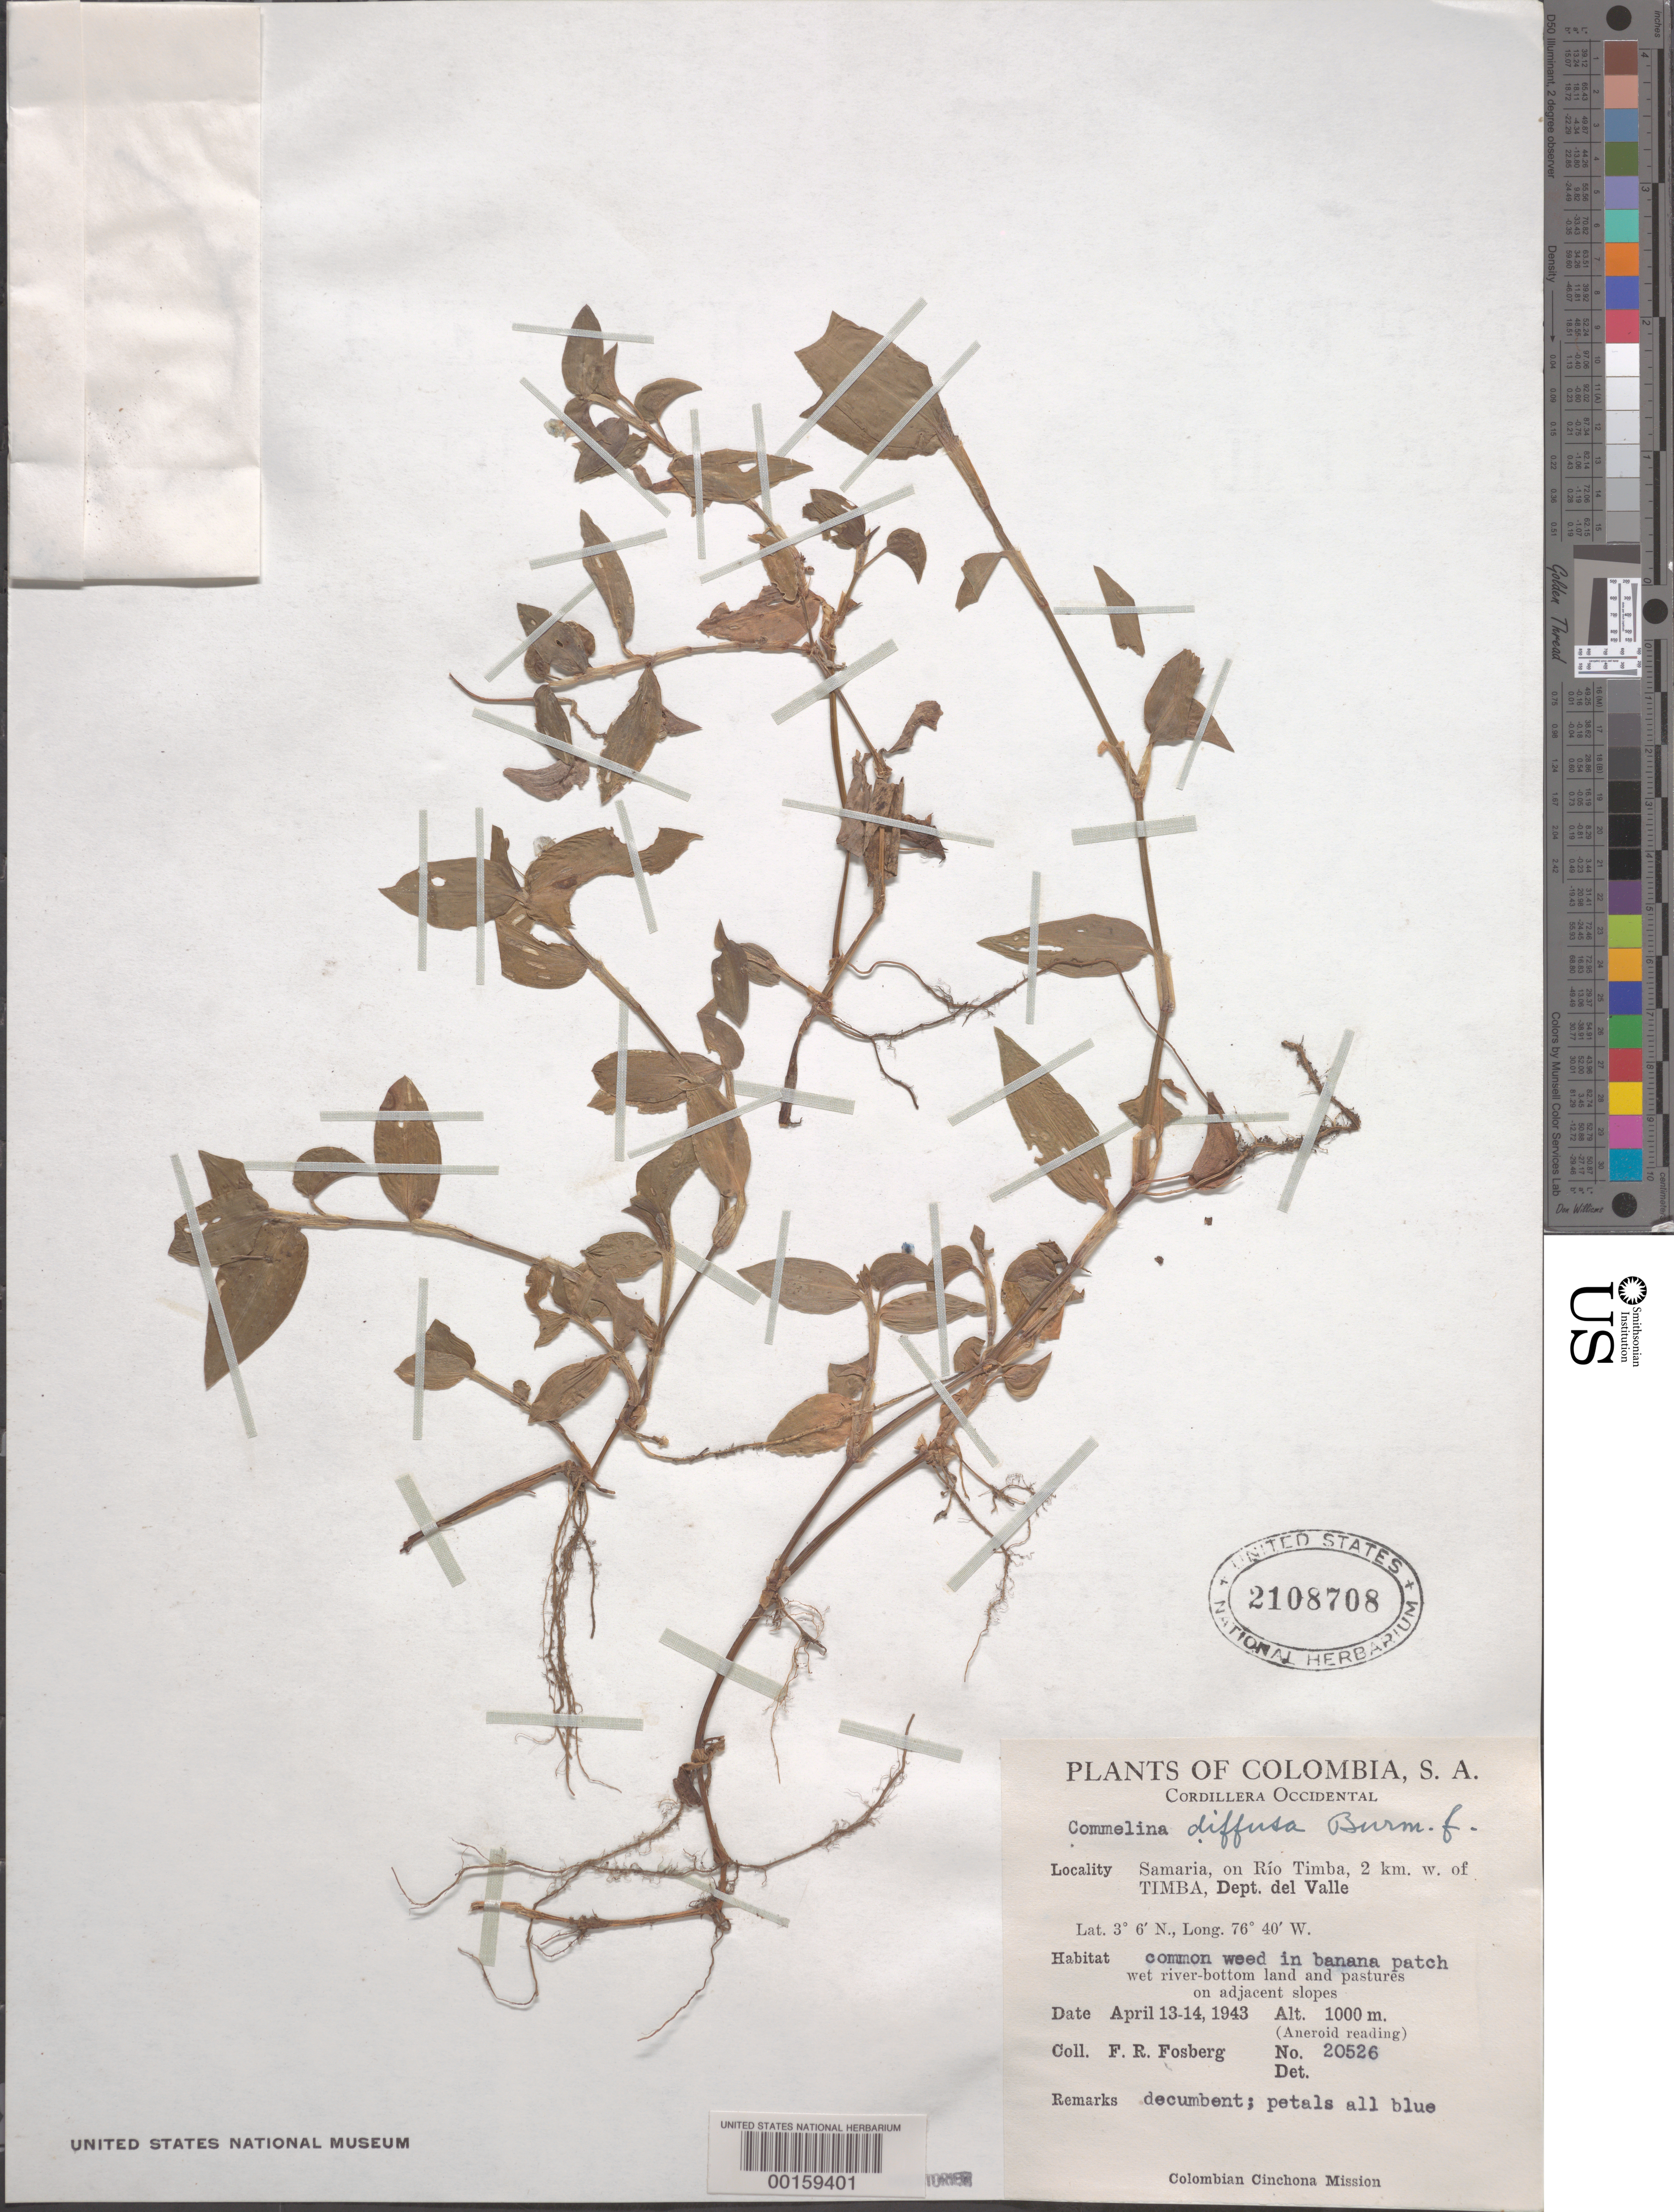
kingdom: Plantae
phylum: Tracheophyta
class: Liliopsida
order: Commelinales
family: Commelinaceae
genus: Commelina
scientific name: Commelina diffusa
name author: Burm. f.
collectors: F. R. Fosberg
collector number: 20526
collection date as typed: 13 Apr 1943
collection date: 1943-04-13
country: Colombia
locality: Samaria, on Rio Timba; W of Timba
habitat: Wet riverbottom and pasture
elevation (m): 1000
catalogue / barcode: US 2108708